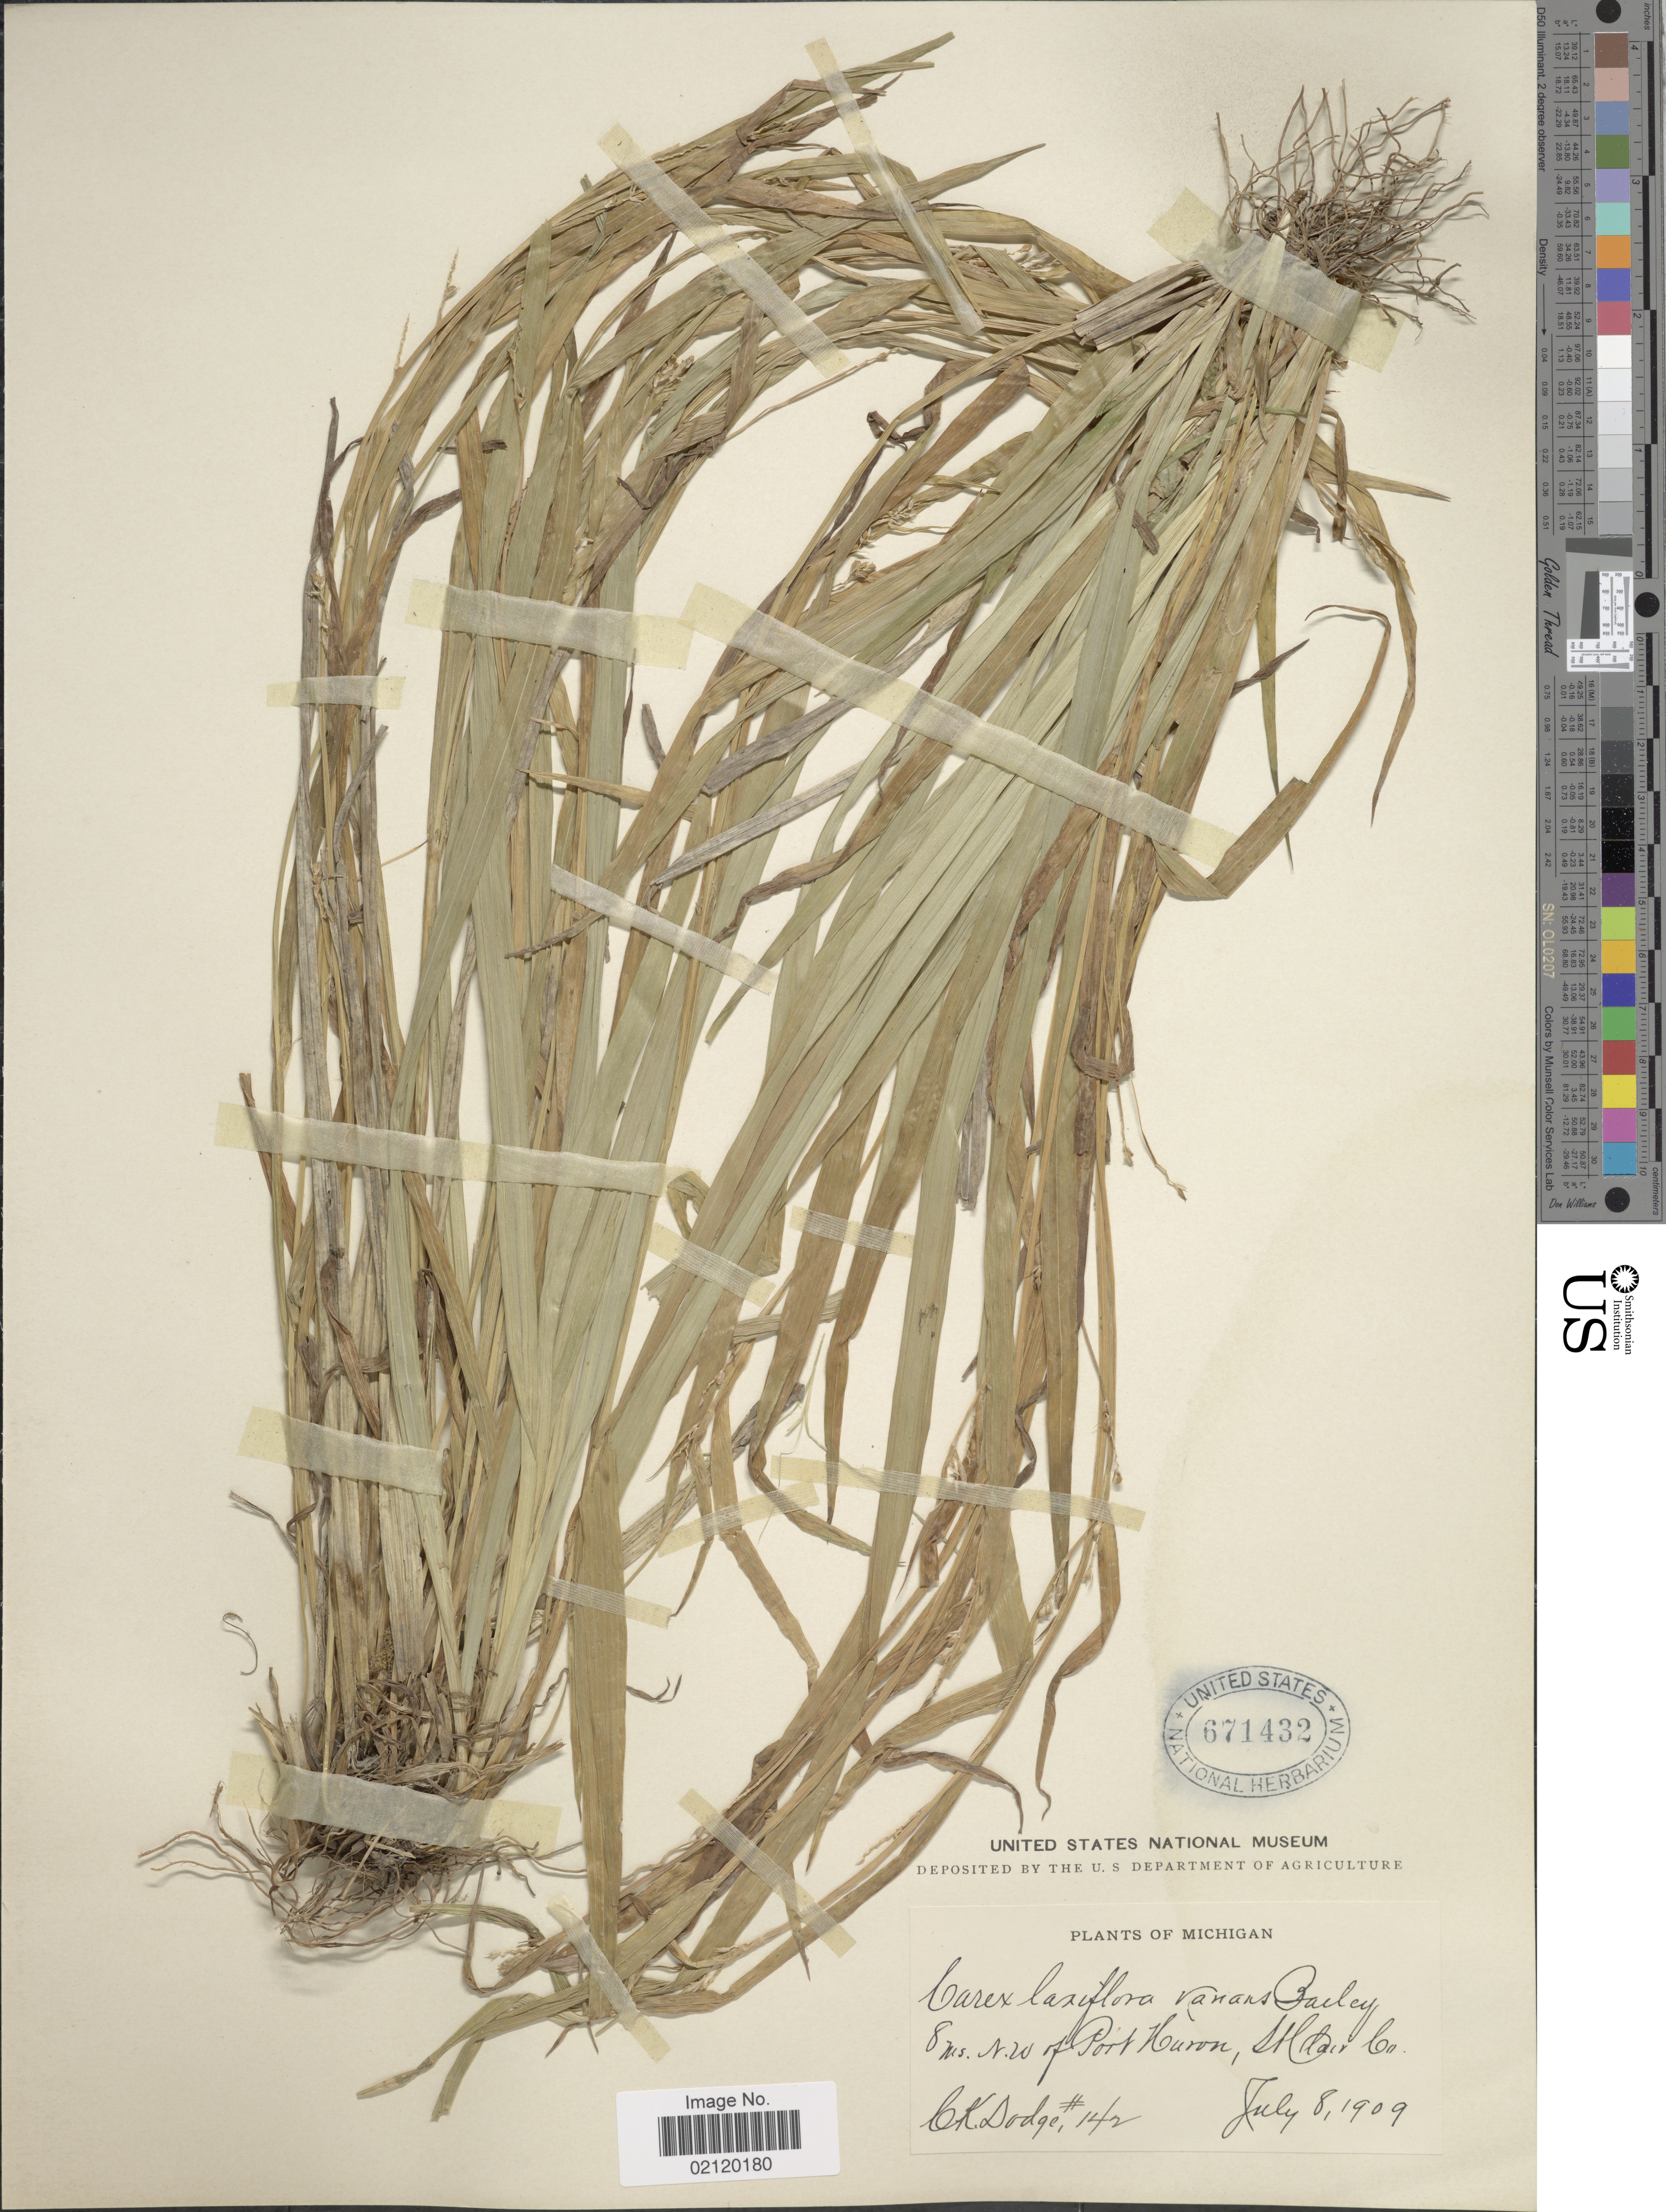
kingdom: Plantae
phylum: Tracheophyta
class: Liliopsida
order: Poales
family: Cyperaceae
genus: Carex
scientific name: Carex laxiflora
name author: Lam.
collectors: C. Dodge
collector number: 142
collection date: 1909-07-08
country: United States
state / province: Michigan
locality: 8 ms. N.20 of Port Huron, St. Clair Co.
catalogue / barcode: US 671432